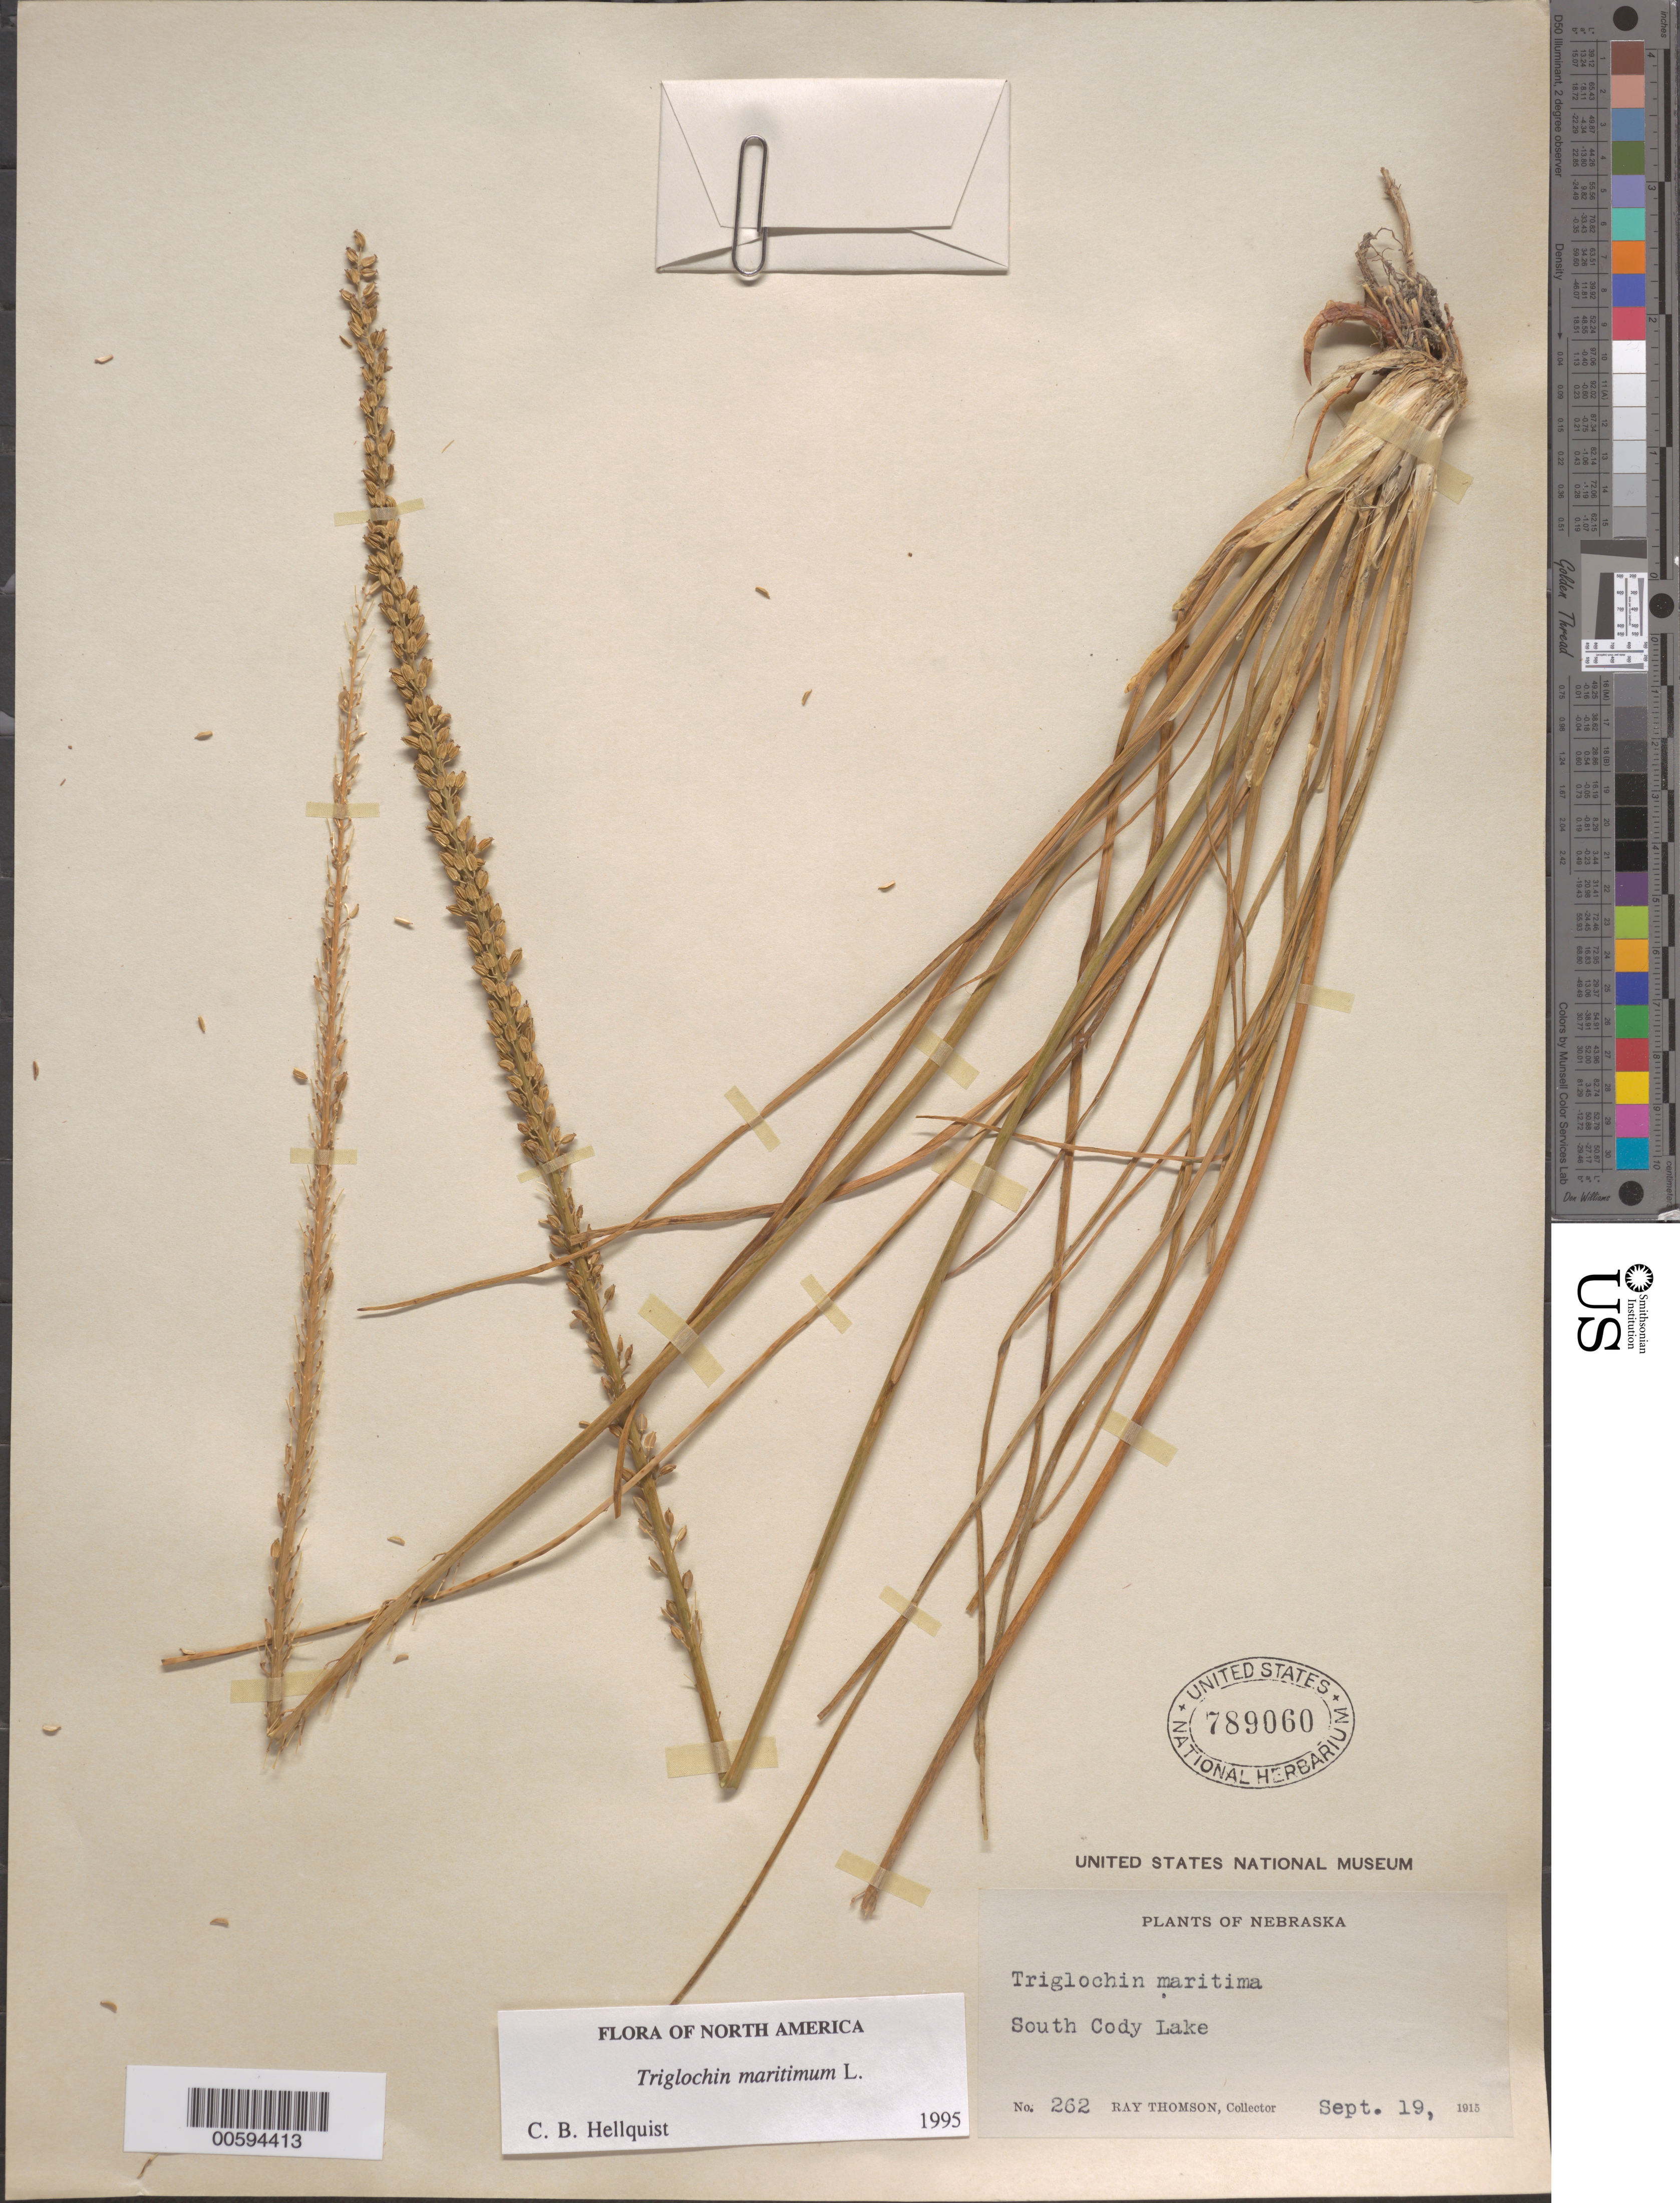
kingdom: Plantae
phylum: Tracheophyta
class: Liliopsida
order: Alismatales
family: Juncaginaceae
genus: Triglochin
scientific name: Triglochin maritima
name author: L.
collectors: R. Thomson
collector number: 262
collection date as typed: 19 Sep 1915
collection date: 1915-09-19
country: United States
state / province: Nebraska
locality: South Cody Lake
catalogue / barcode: US 789060